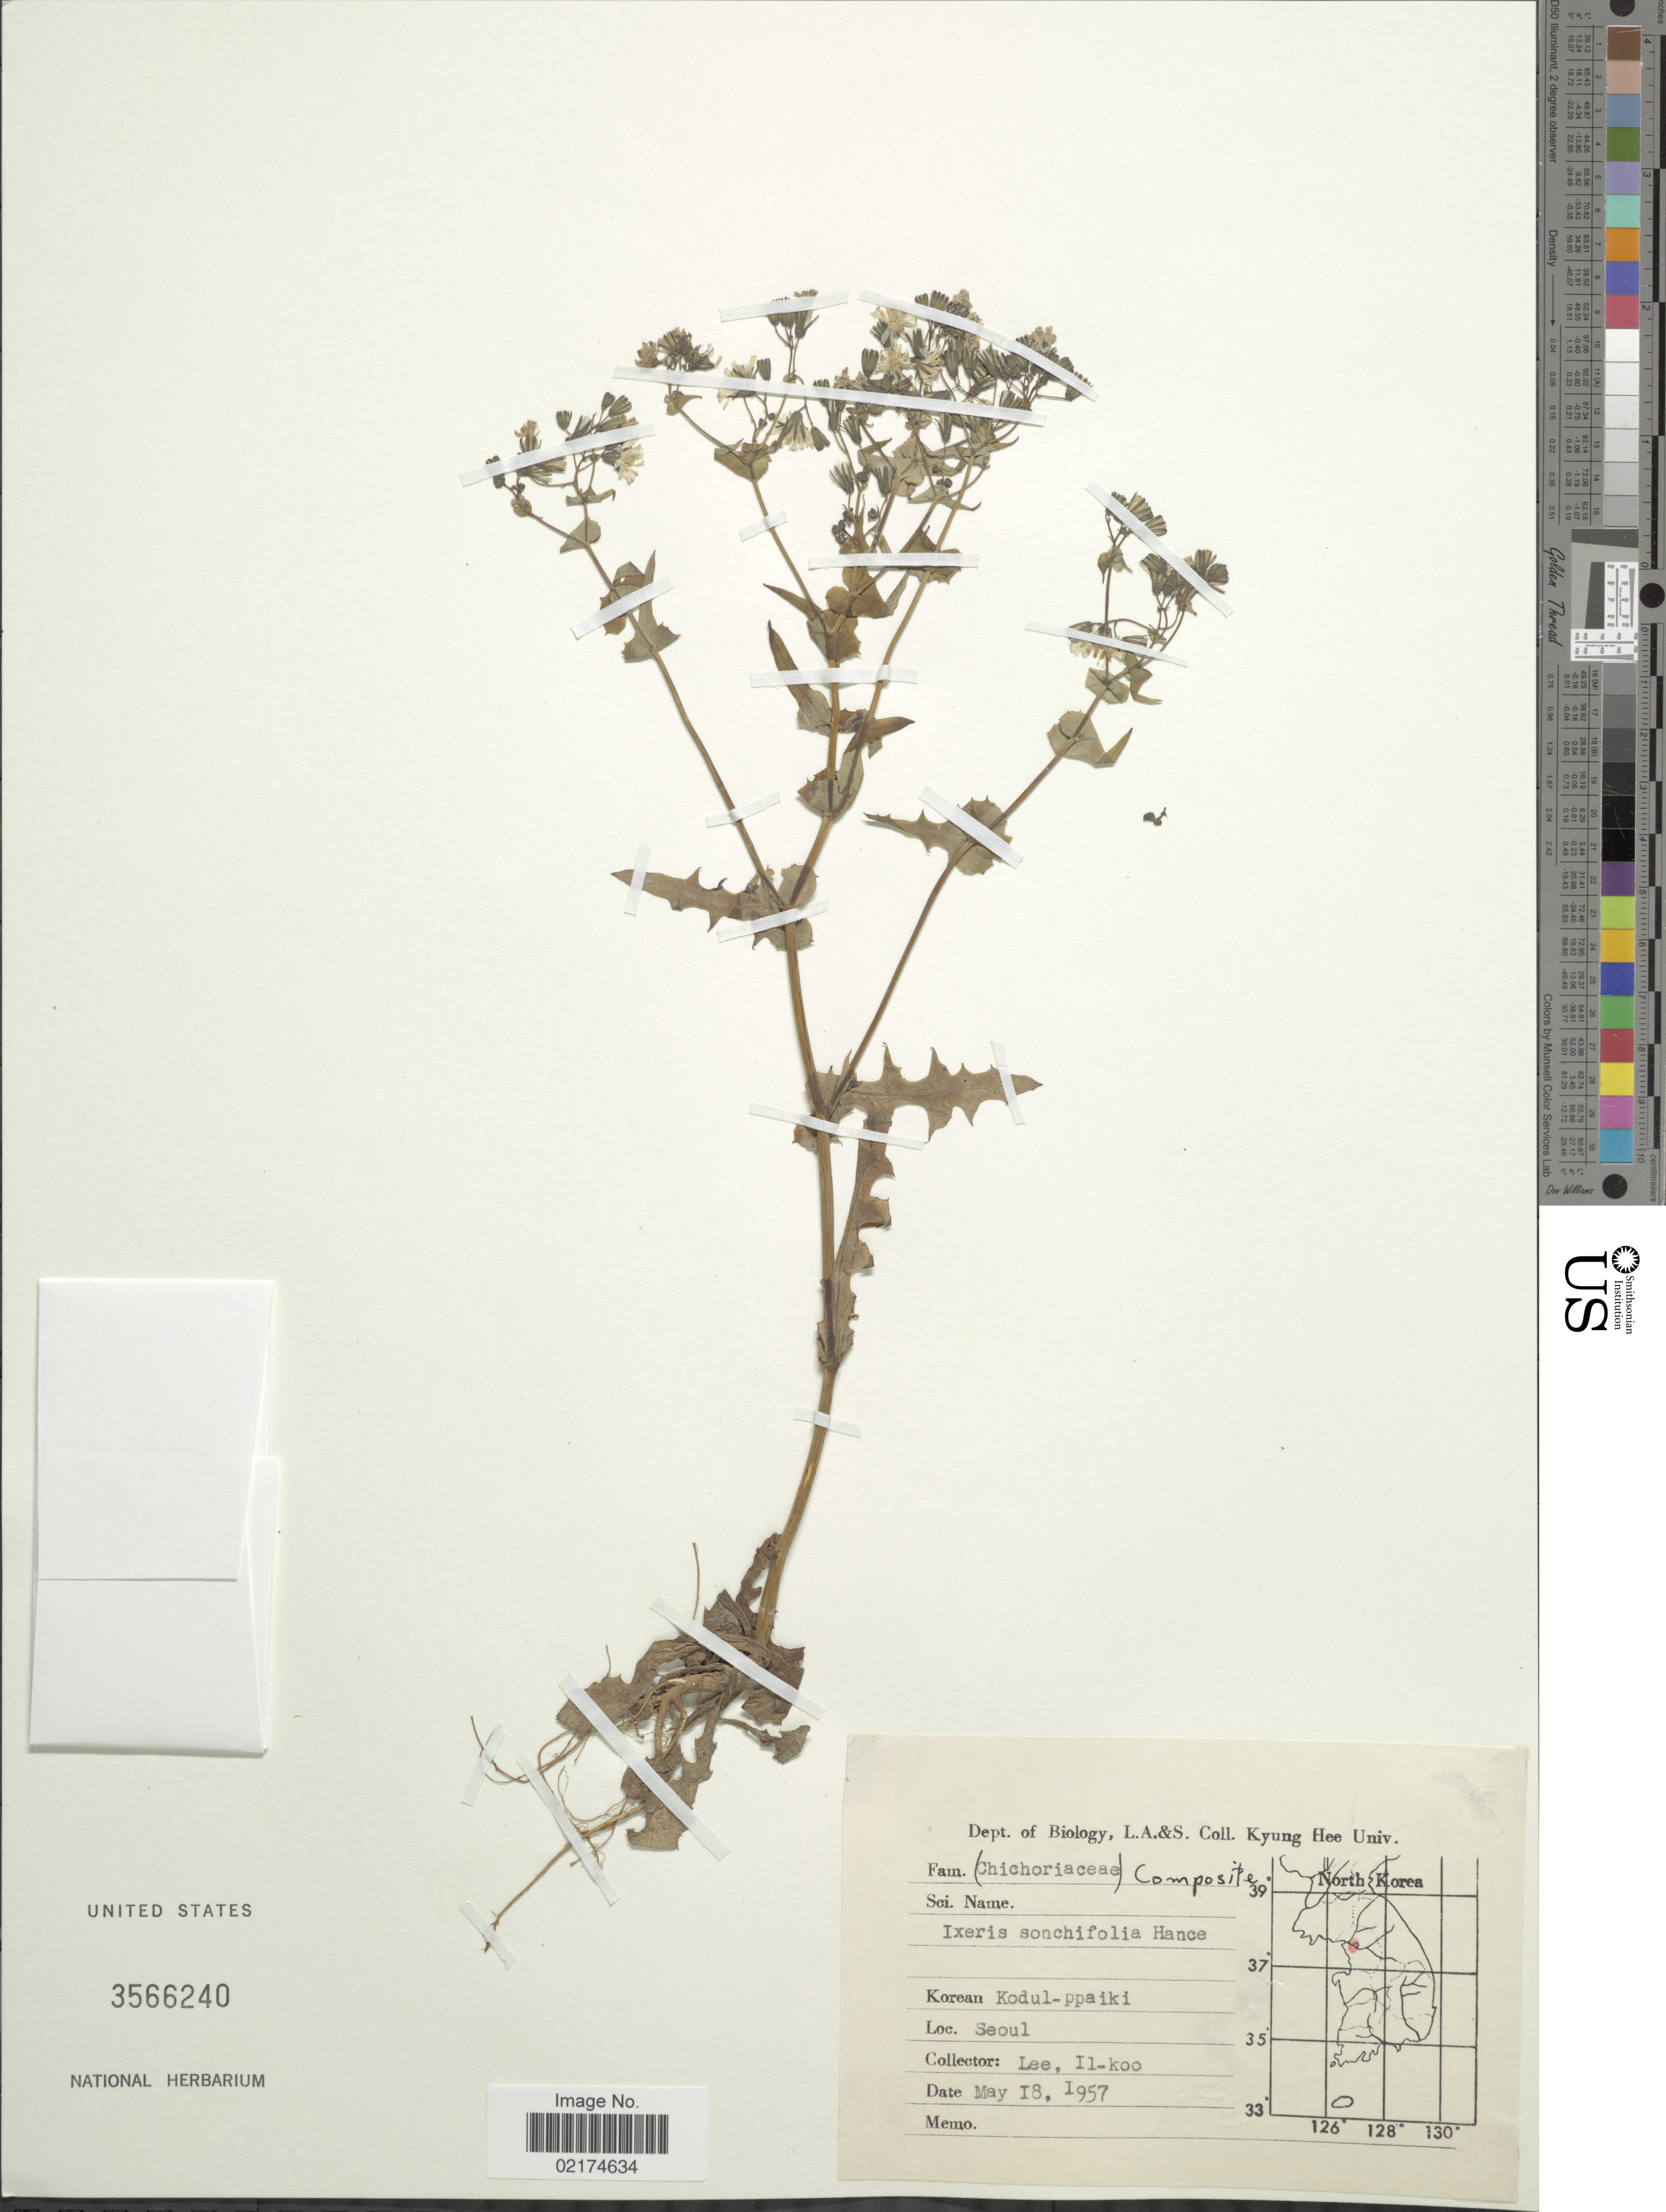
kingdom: Plantae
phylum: Tracheophyta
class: Magnoliopsida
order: Asterales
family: Asteraceae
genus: Ixeris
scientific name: Ixeris stolonifera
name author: A. Gray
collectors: Il-Ko Lee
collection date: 1957-05-18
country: South Korea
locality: Seoul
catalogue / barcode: US 3566240